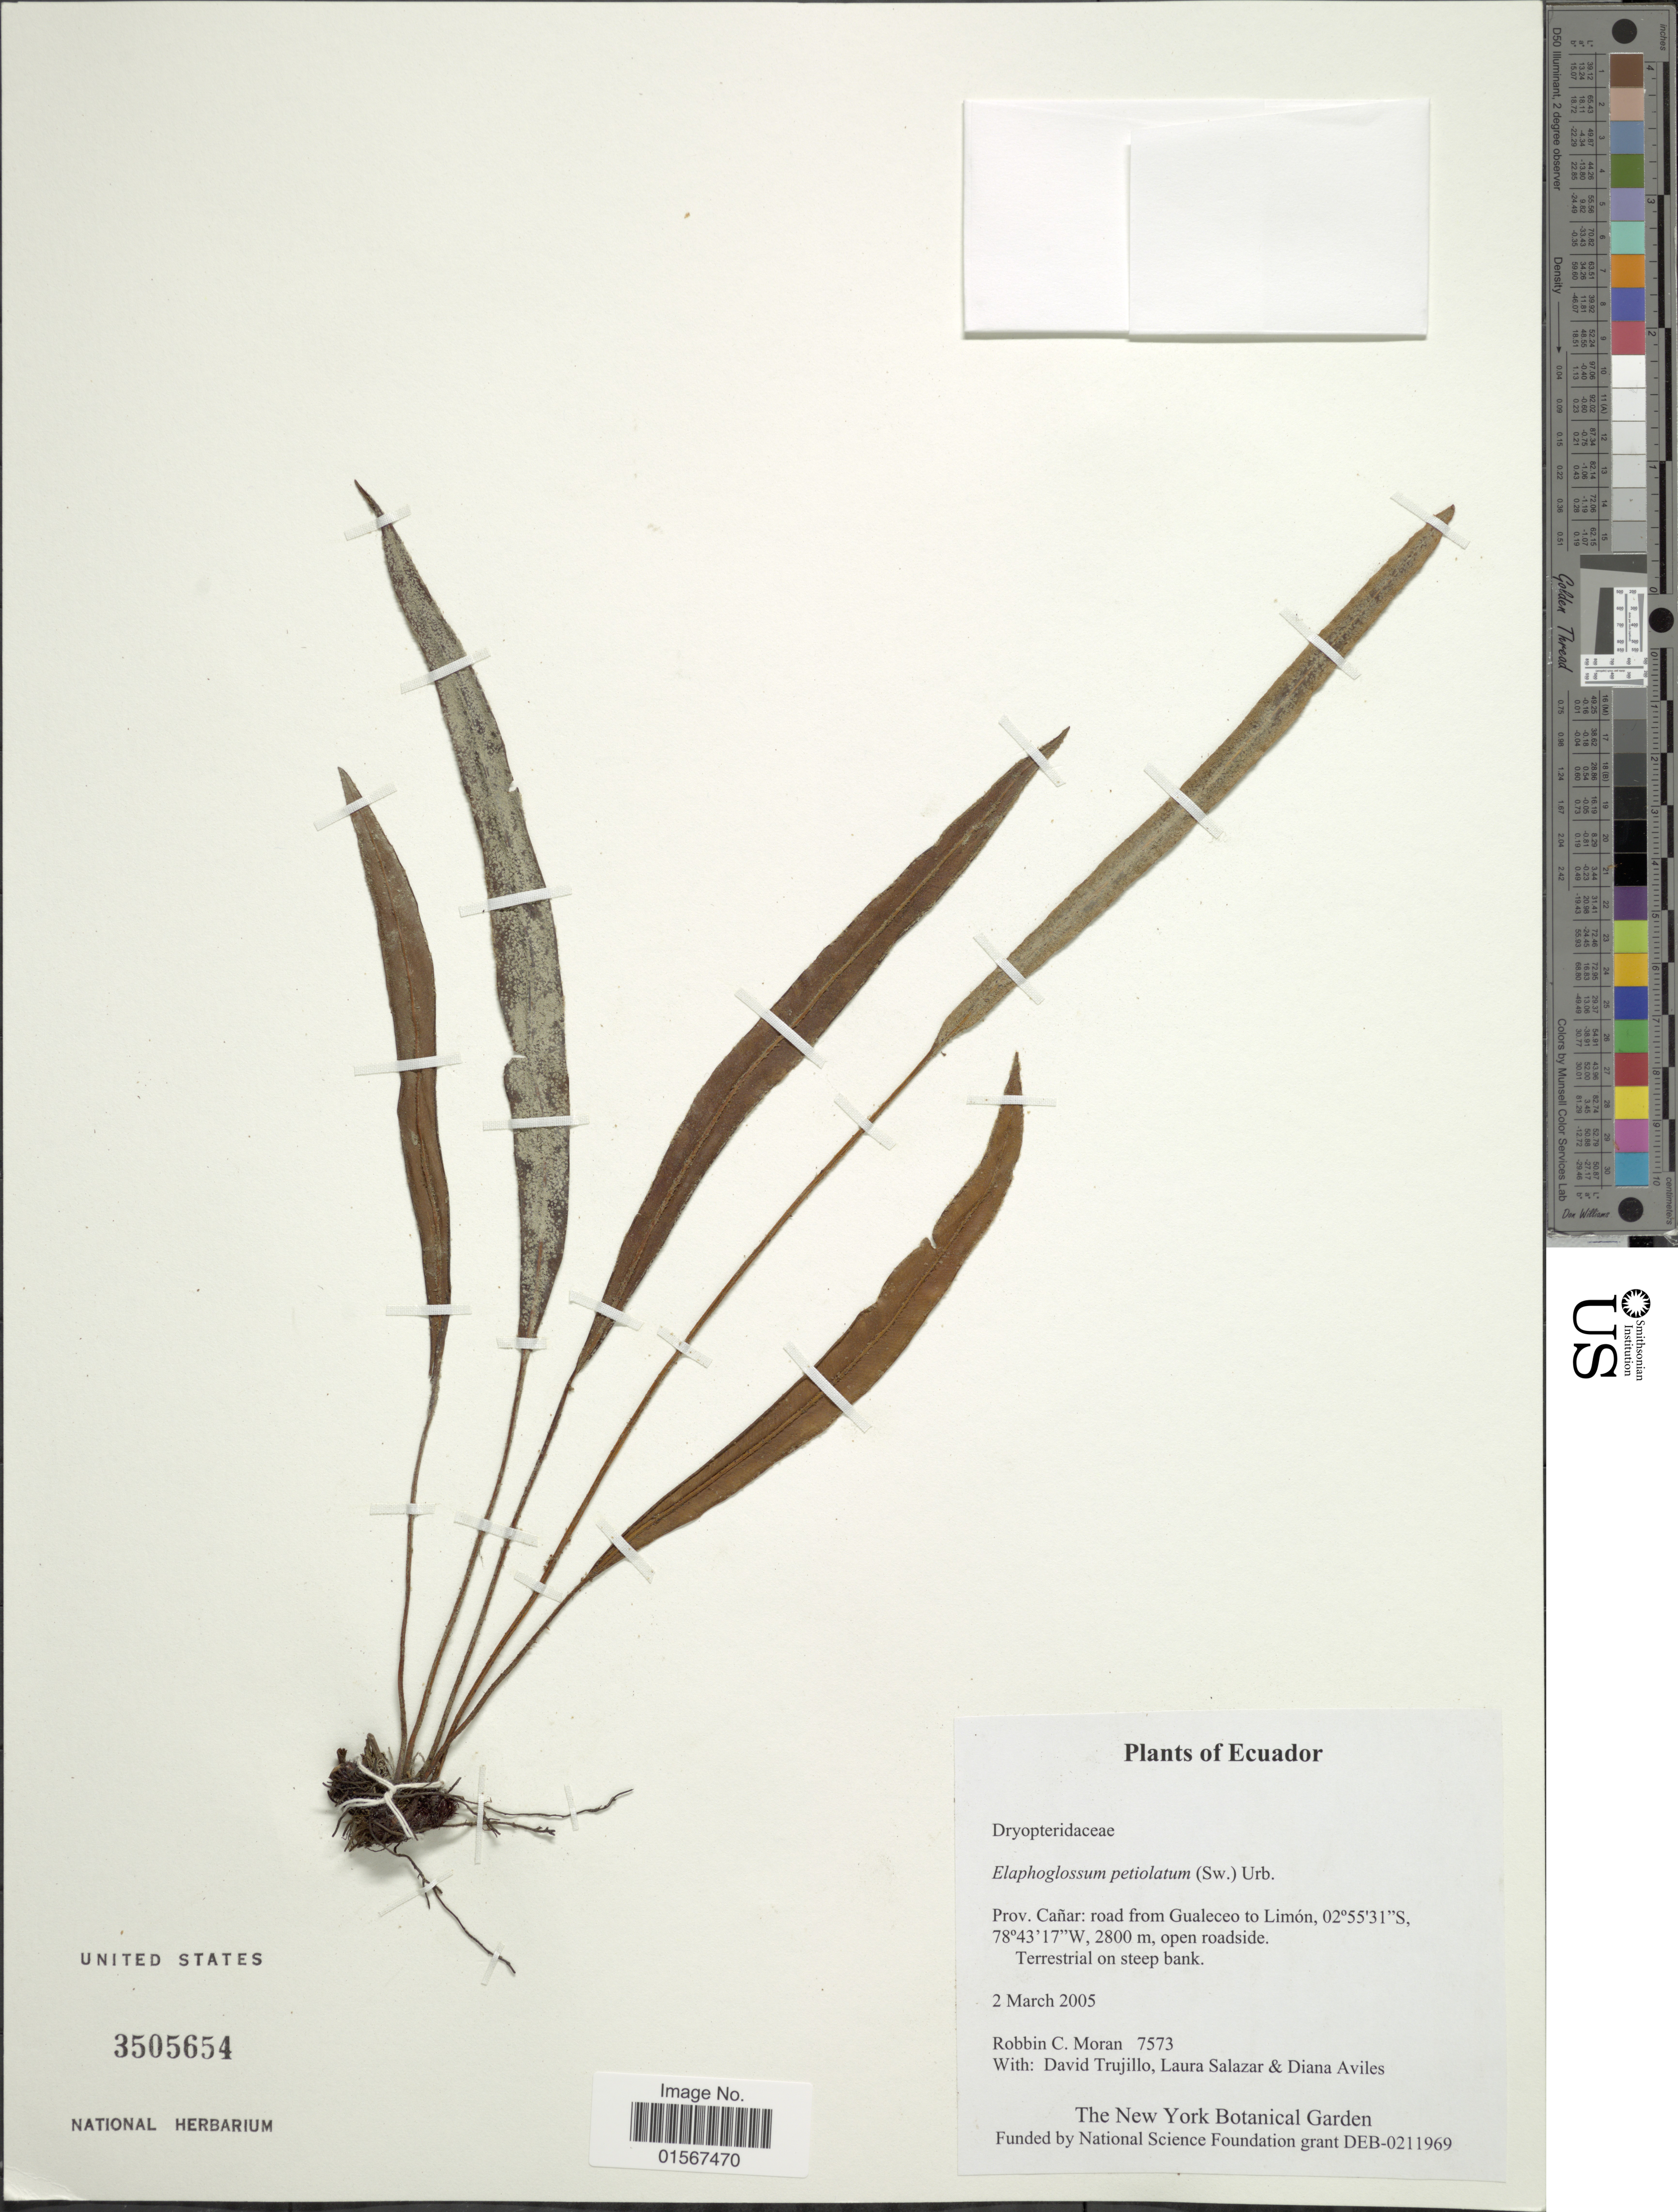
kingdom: Plantae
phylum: Tracheophyta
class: Polypodiopsida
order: Polypodiales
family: Dryopteridaceae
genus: Elaphoglossum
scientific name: Elaphoglossum petiolatum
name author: (Sw.) Urb.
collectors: R. C. Moran, D. Trujillo, L. Salazar & D. Aviles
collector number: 7573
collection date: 2005-03-02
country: Ecuador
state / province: Cañar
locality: Ecuador, Prov. Cañar, road from Gualeceo to Limón, open roadside.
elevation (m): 2800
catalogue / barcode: US 3505654